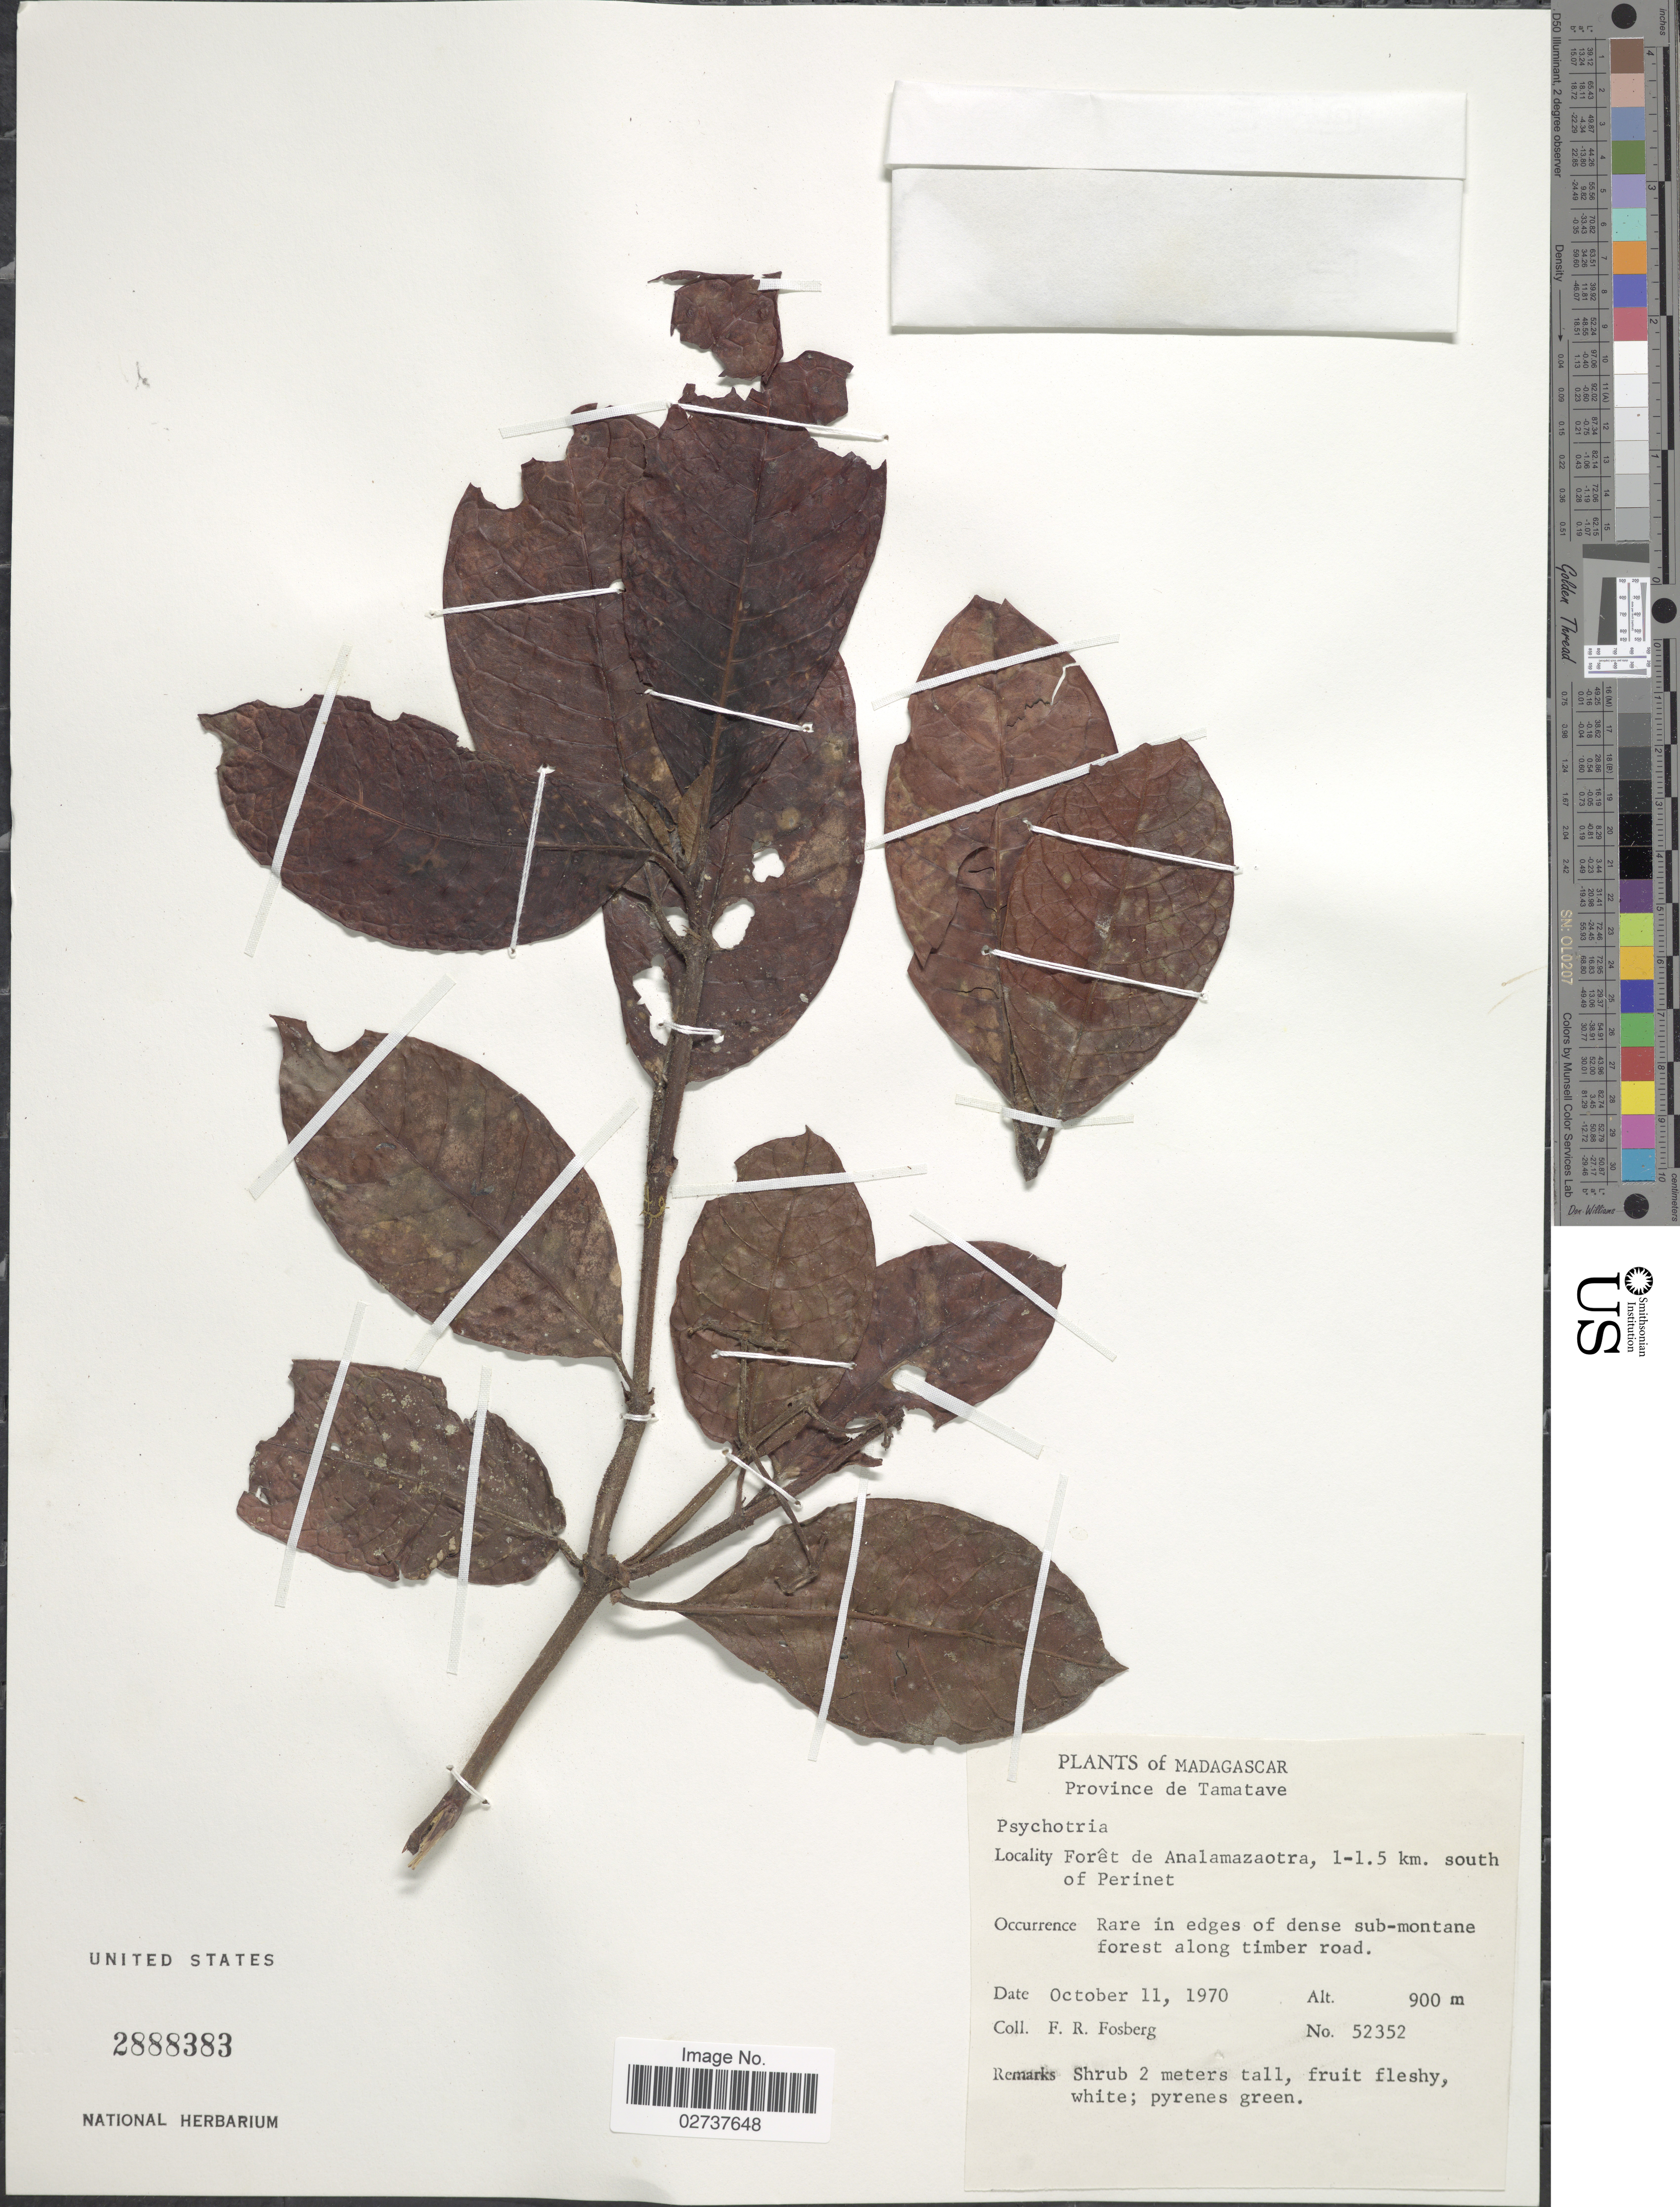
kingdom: Plantae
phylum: Tracheophyta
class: Magnoliopsida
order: Gentianales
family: Rubiaceae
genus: Psychotria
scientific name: Psychotria sp.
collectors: F. R. Fosberg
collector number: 52352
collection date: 1970-10-11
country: Madagascar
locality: Province de Tamatave, Foret de Analamazaotra, 1-1.5 km. south of Perinet.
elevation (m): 900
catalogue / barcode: US 2888383